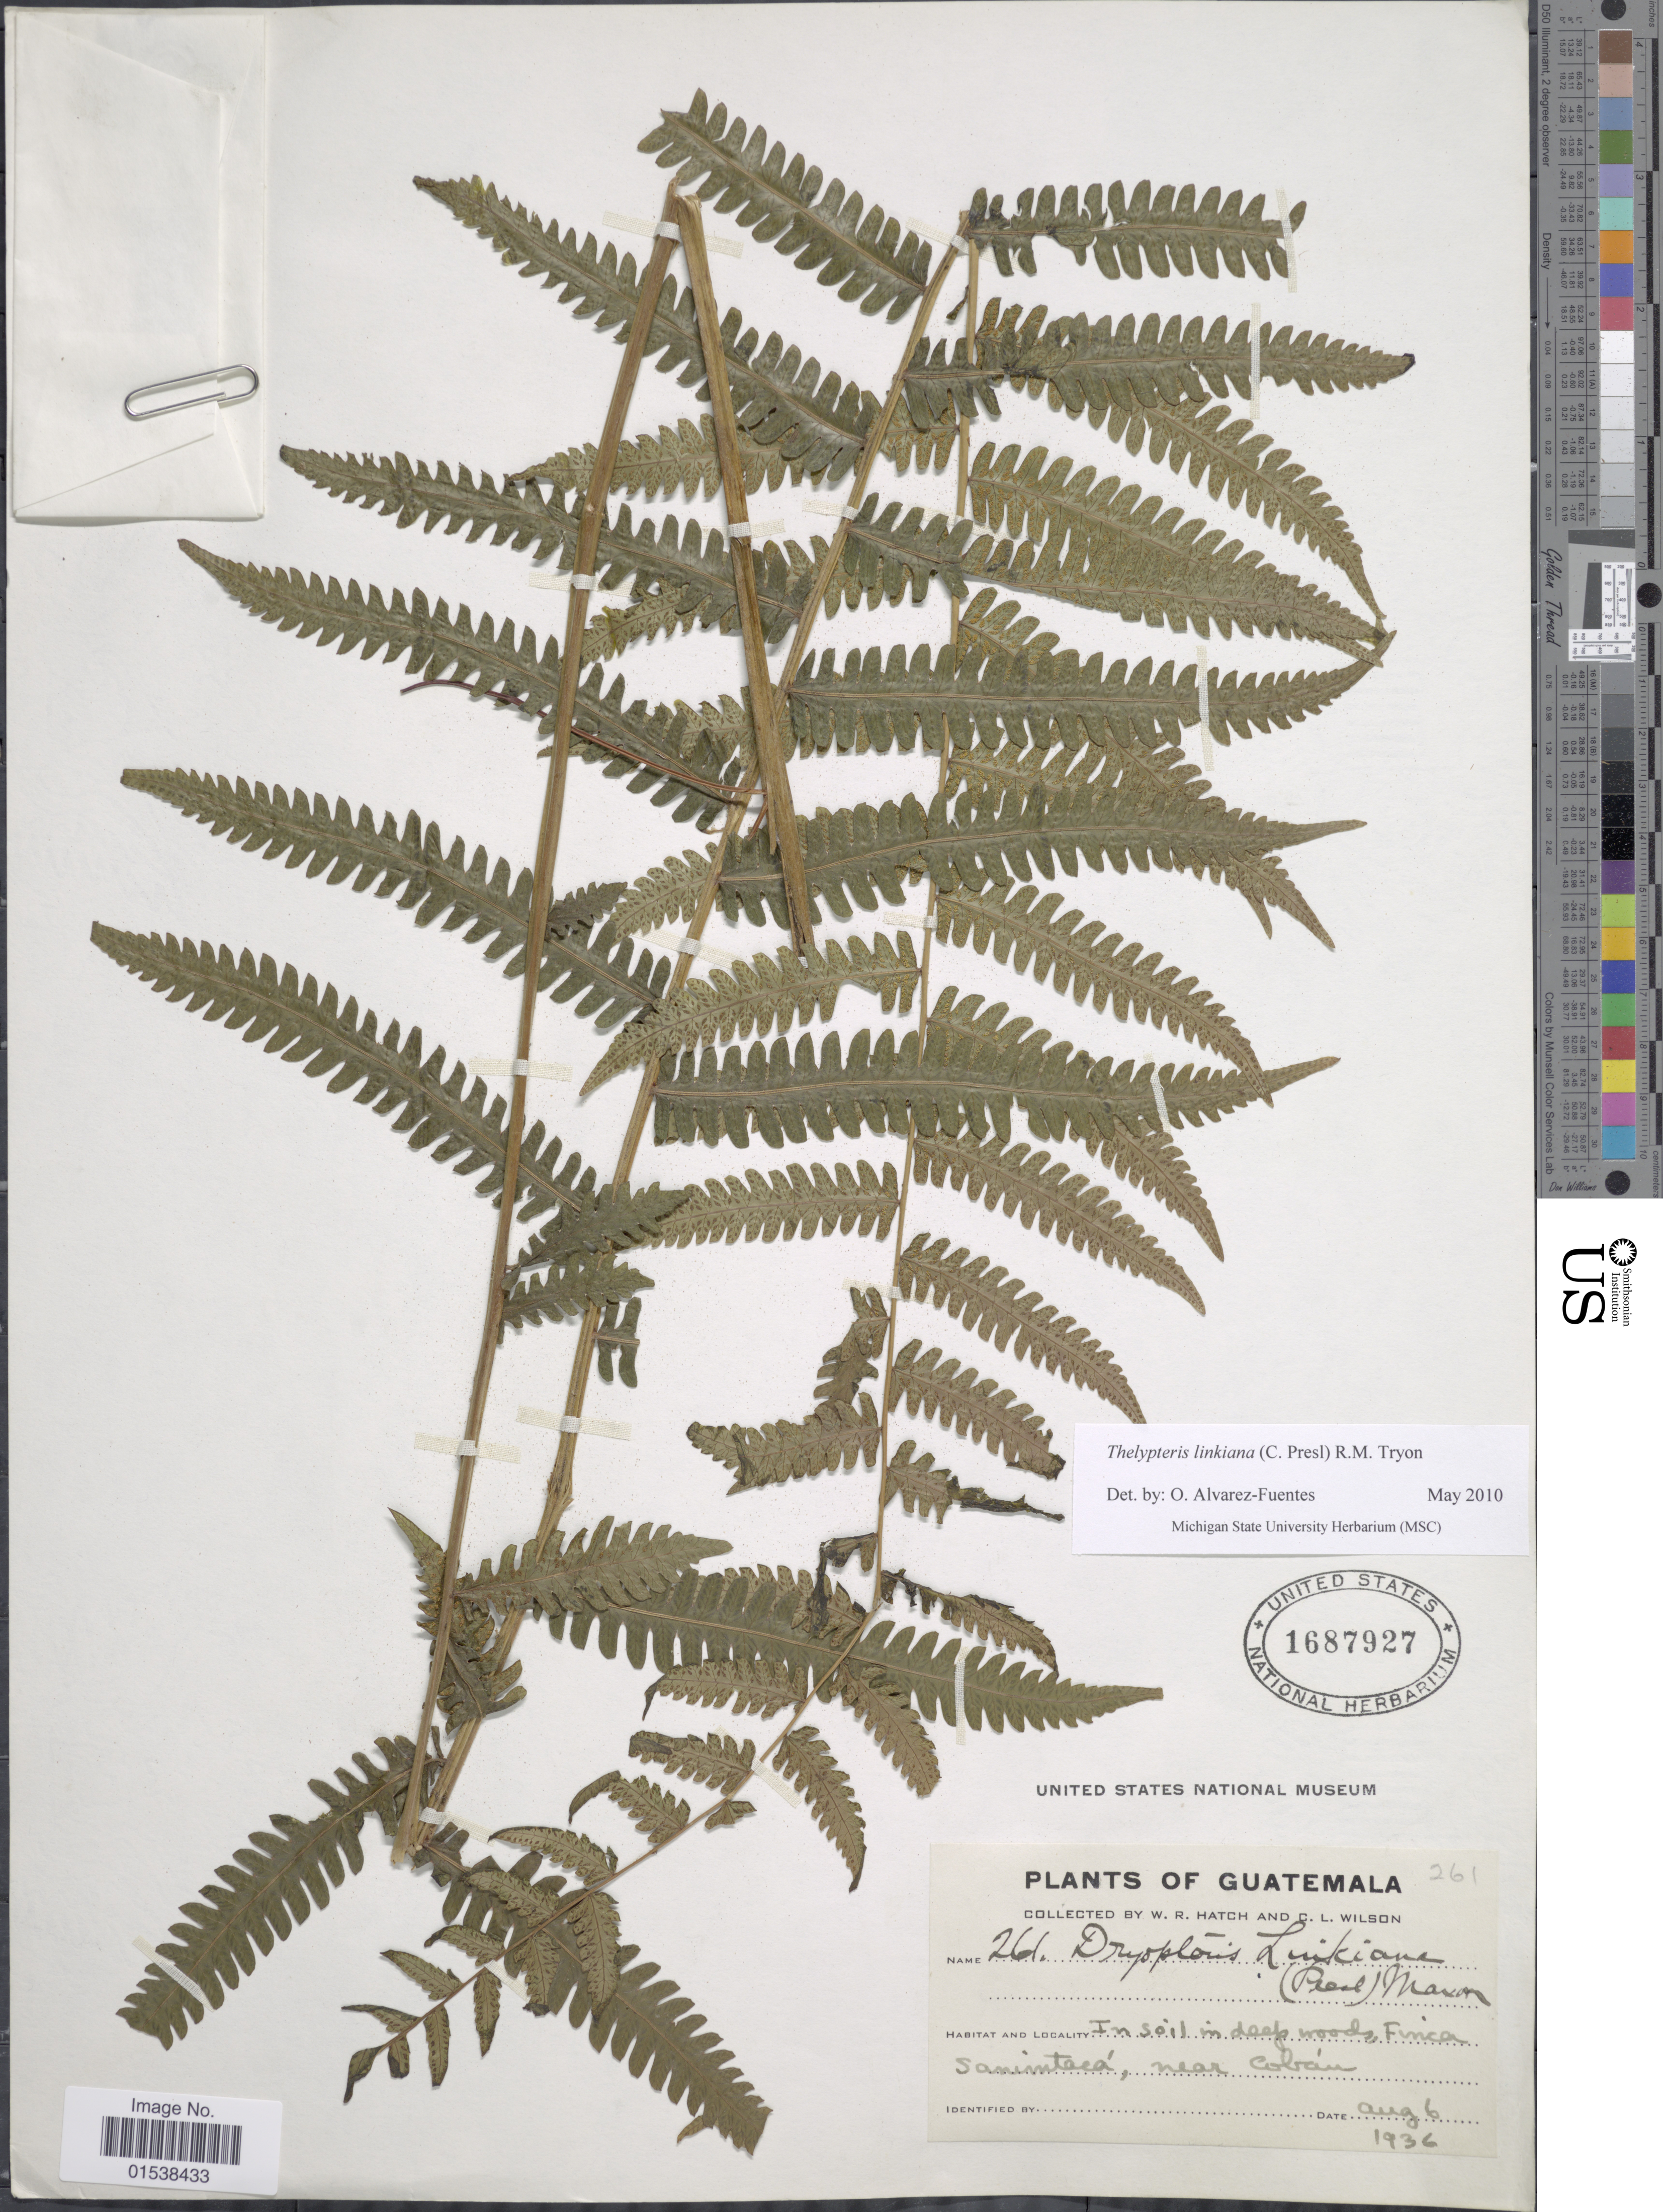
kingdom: Plantae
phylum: Tracheophyta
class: Polypodiopsida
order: Polypodiales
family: Thelypteridaceae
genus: Amauropelta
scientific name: Amauropelta linkiana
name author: (C. Presl) Pic. Serm.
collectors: W. Hatch & C. L. Wilson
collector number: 261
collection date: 1936-08-06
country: Guatemala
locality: In soil in deep woods, Finca Sanimtacá, near Cobán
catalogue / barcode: US 1687927